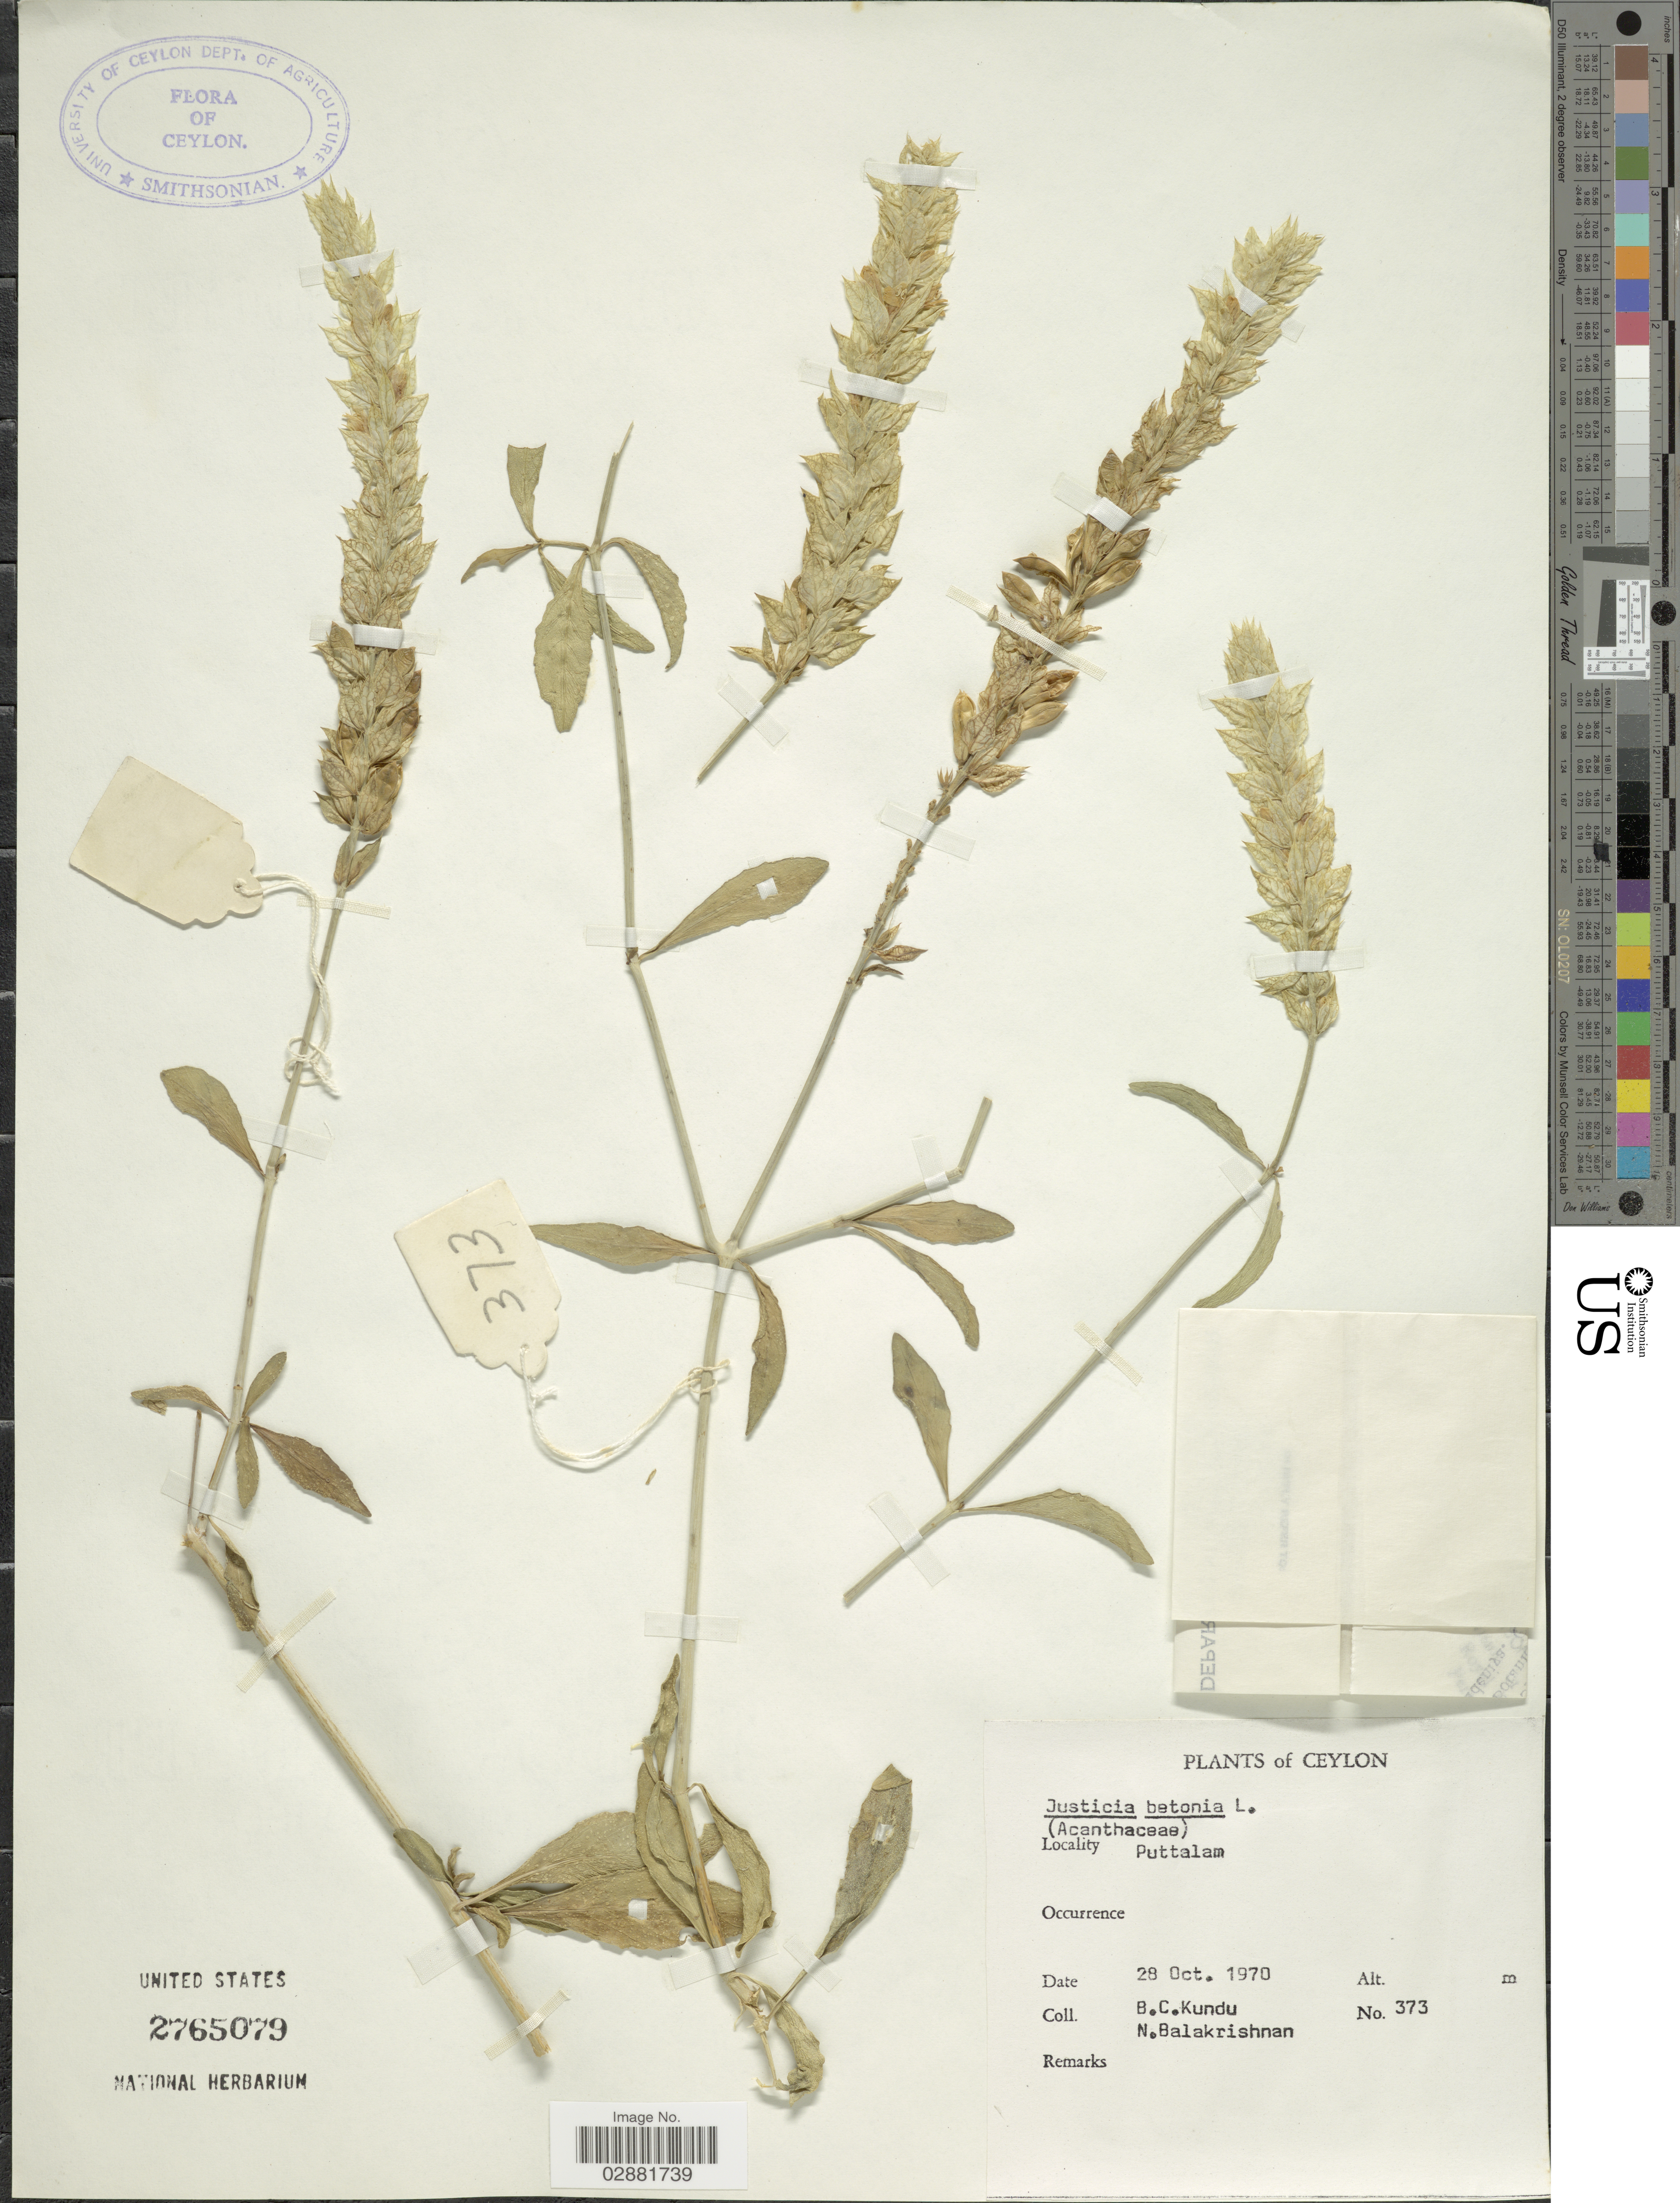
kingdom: Plantae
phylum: Tracheophyta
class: Magnoliopsida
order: Lamiales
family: Acanthaceae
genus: Justicia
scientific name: Justicia betonica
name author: L.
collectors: B. C. Kundu & N. Balakrishnan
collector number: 373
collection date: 1970-10-28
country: Sri Lanka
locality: Ceylon, Puttalam.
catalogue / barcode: US 2765079